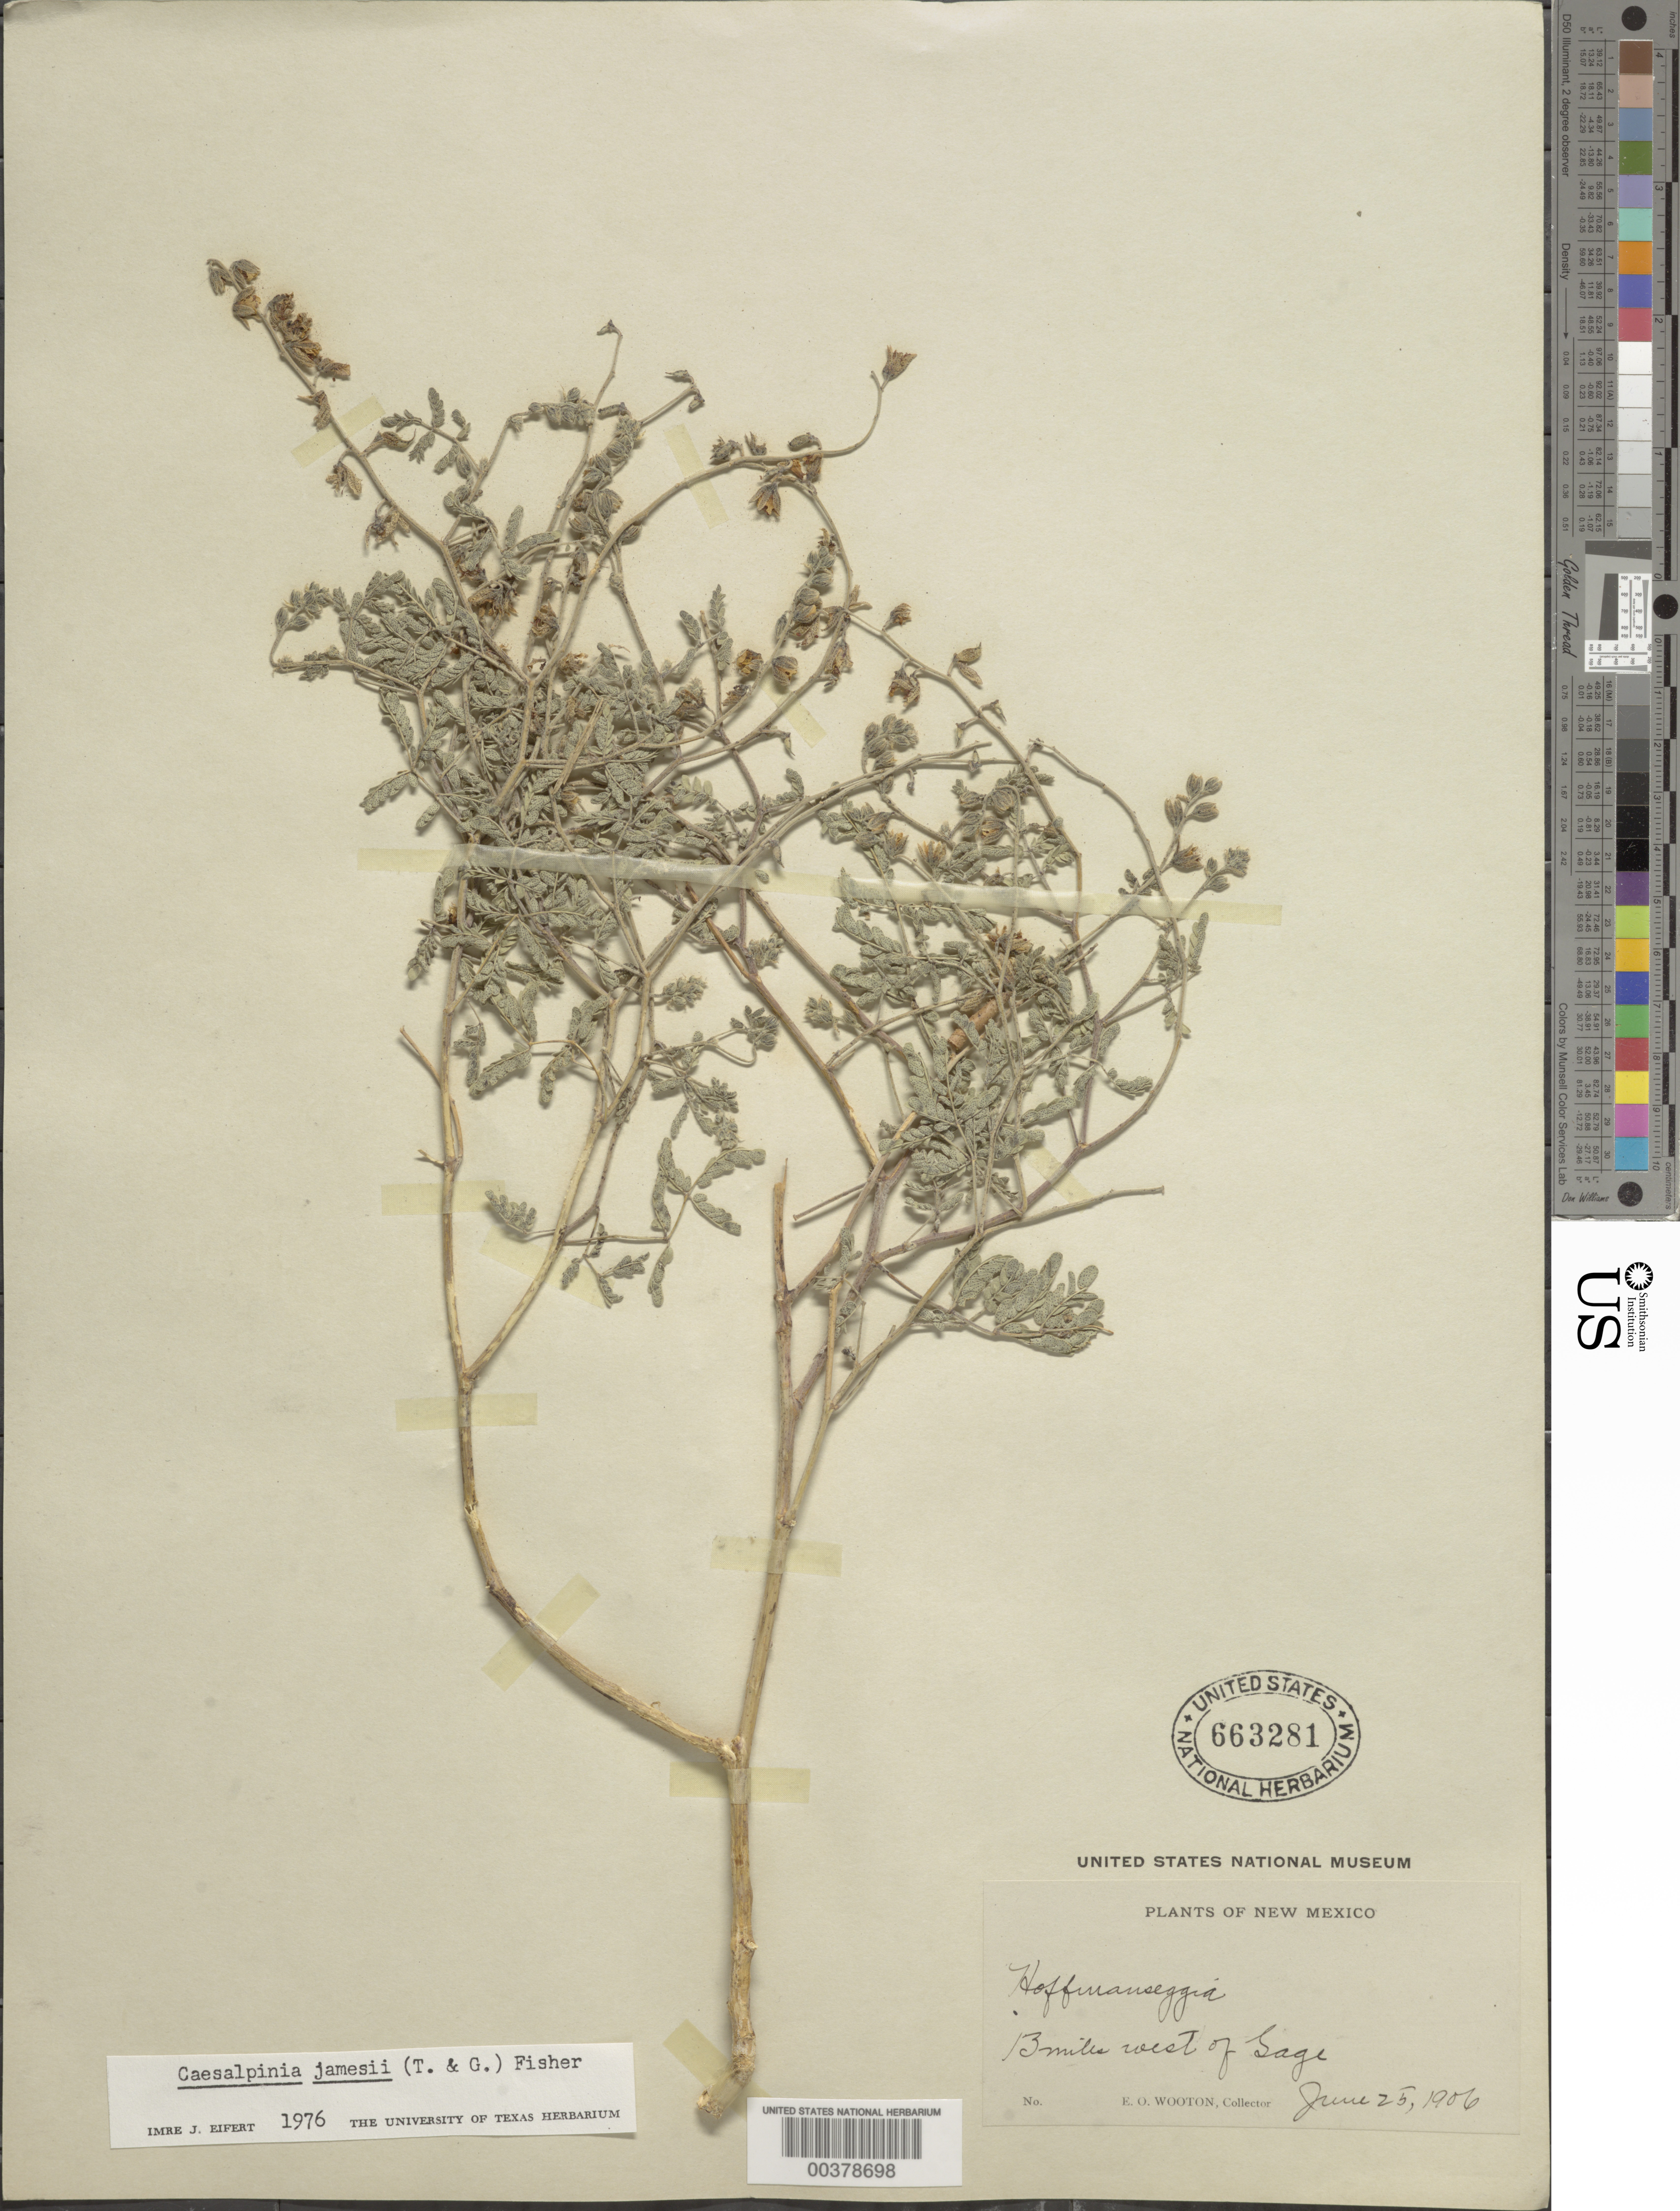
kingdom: Plantae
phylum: Tracheophyta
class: Magnoliopsida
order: Fabales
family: Fabaceae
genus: Pomaria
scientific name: Pomaria jamesii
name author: (Torr. & A. Gray) Walp.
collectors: E. O. Wooton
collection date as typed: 25 Jun 1906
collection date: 1906-06-25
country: United States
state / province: New Mexico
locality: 13 mi w of gage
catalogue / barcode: US 663281